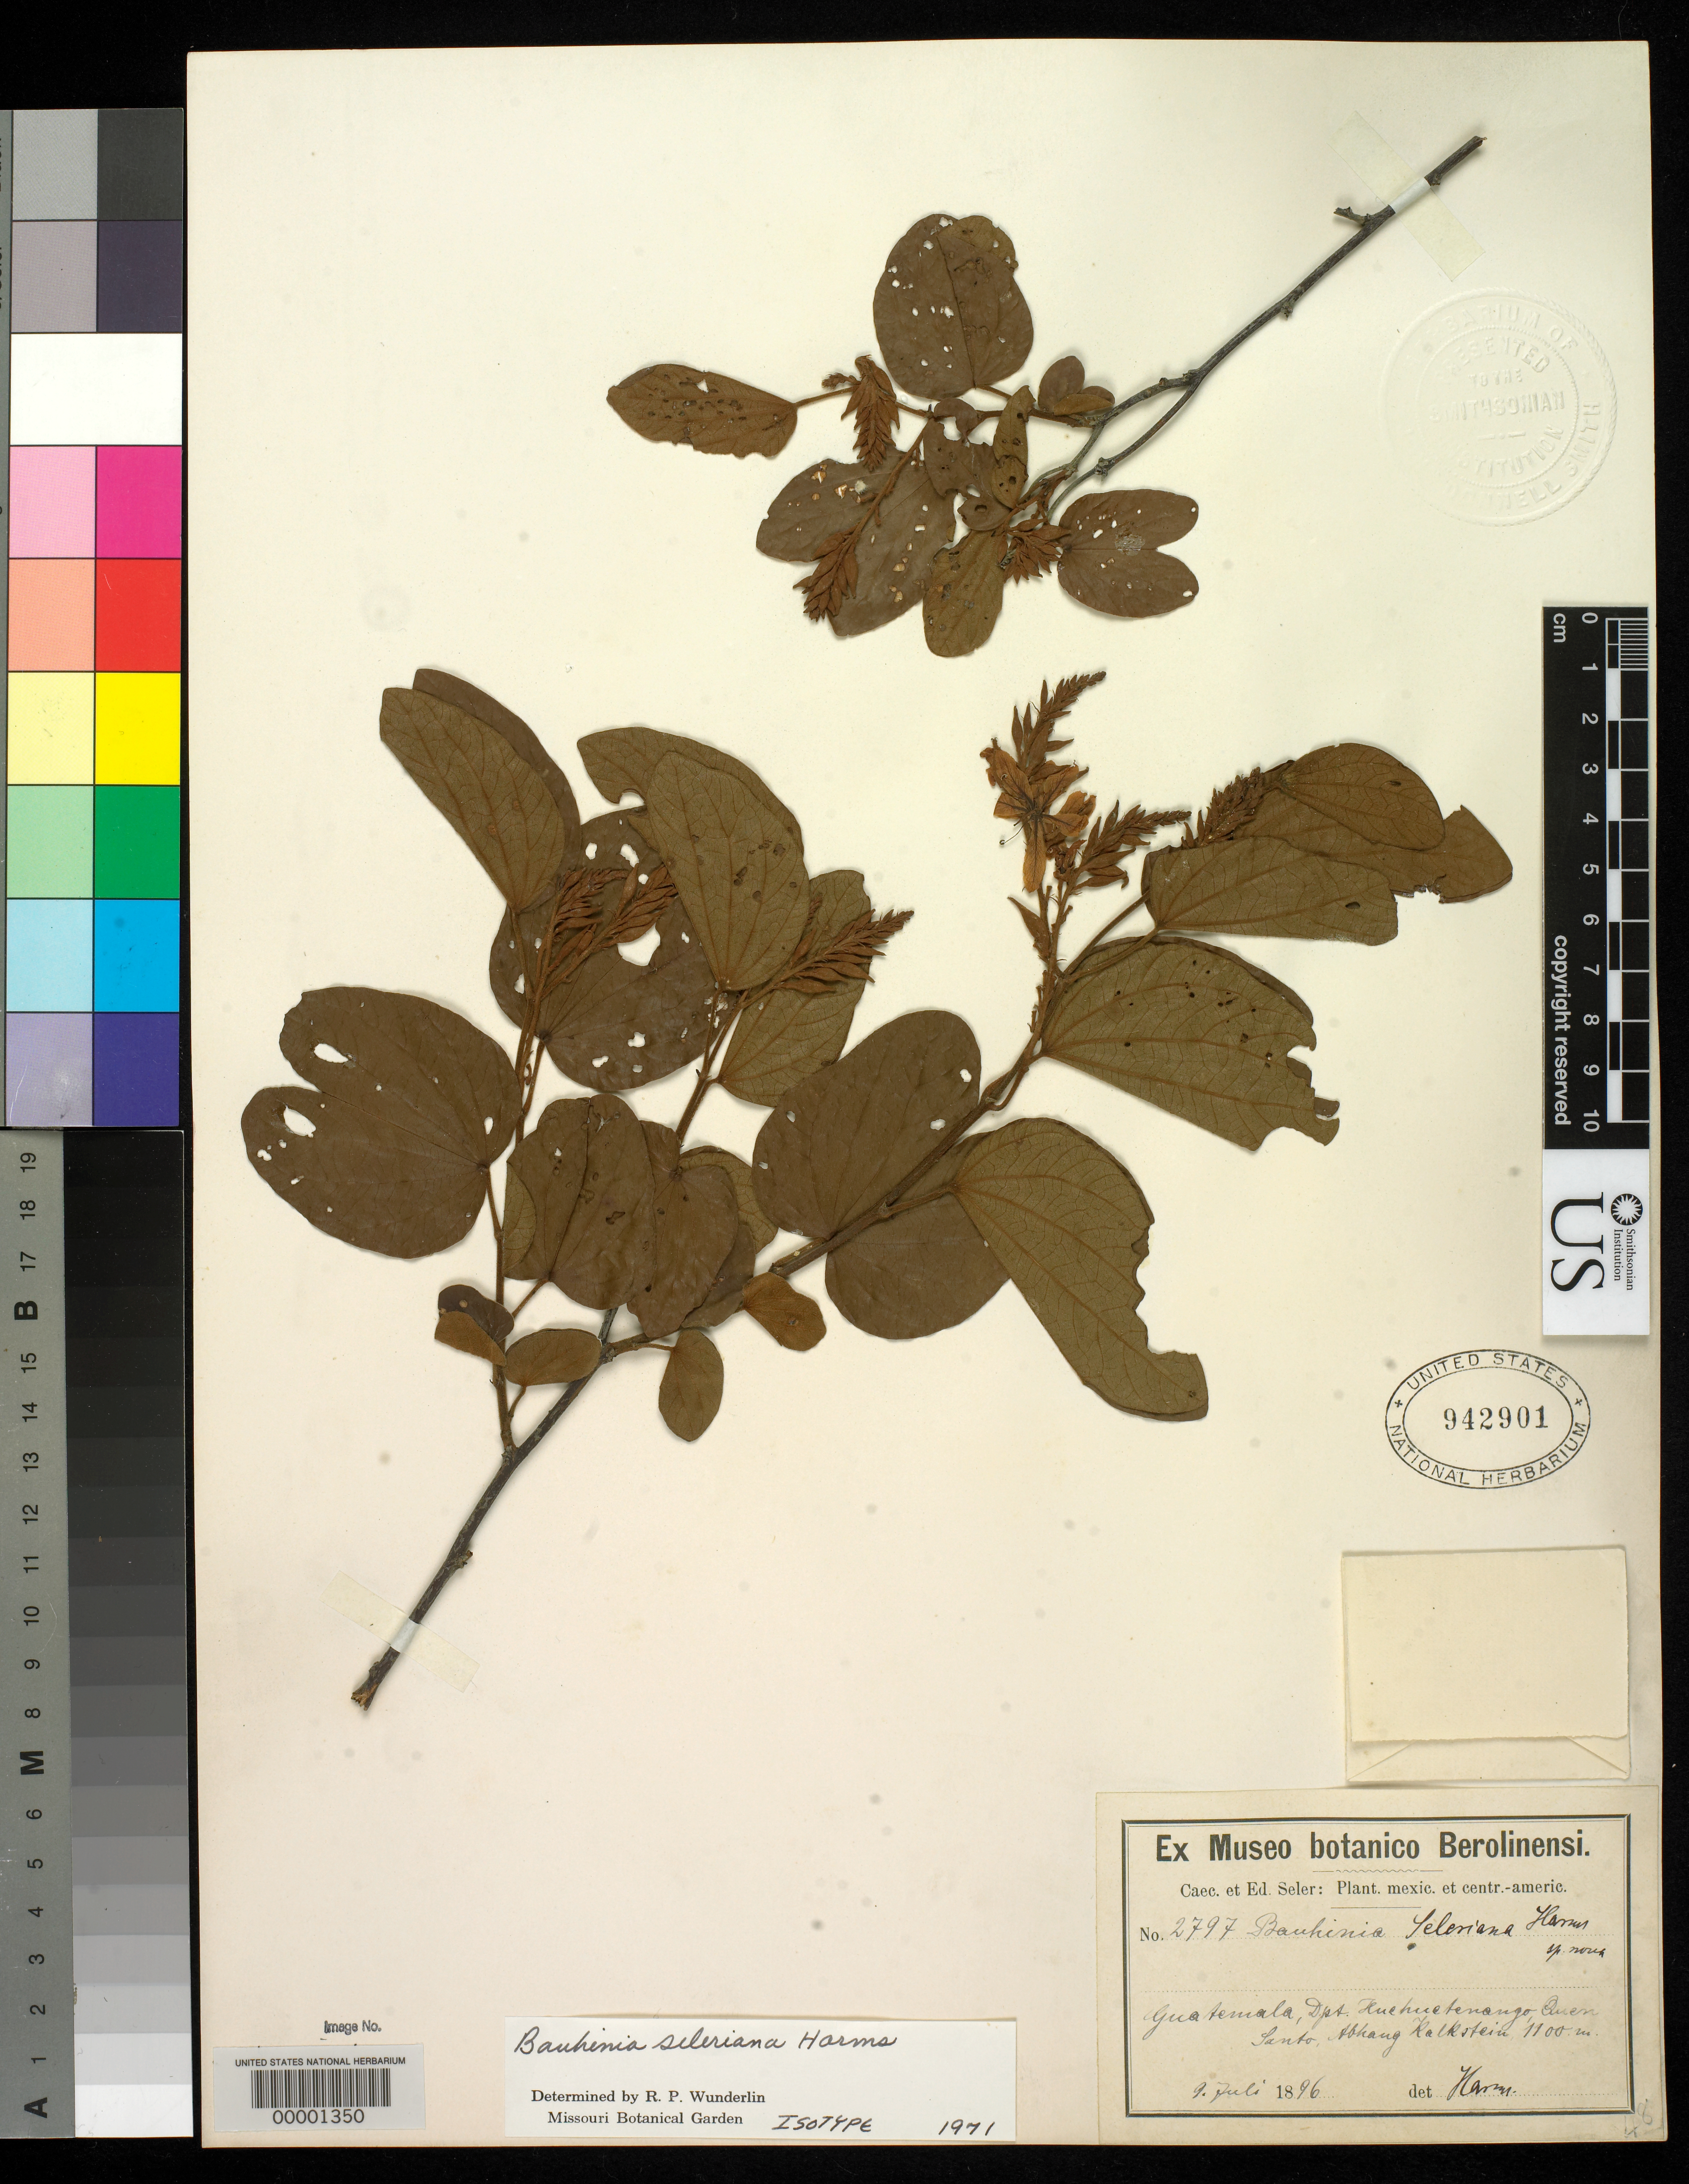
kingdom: Plantae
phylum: Tracheophyta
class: Magnoliopsida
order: Fabales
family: Fabaceae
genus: Bauhinia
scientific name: Bauhinia seleriana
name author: Harms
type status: Isotype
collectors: E. Seler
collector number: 2797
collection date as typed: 09 Jul 1896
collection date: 1896-07-09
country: Guatemala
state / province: Huehuetenango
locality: Quen Santo, abhang Kalkstein.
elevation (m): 1100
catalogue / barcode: US 942901